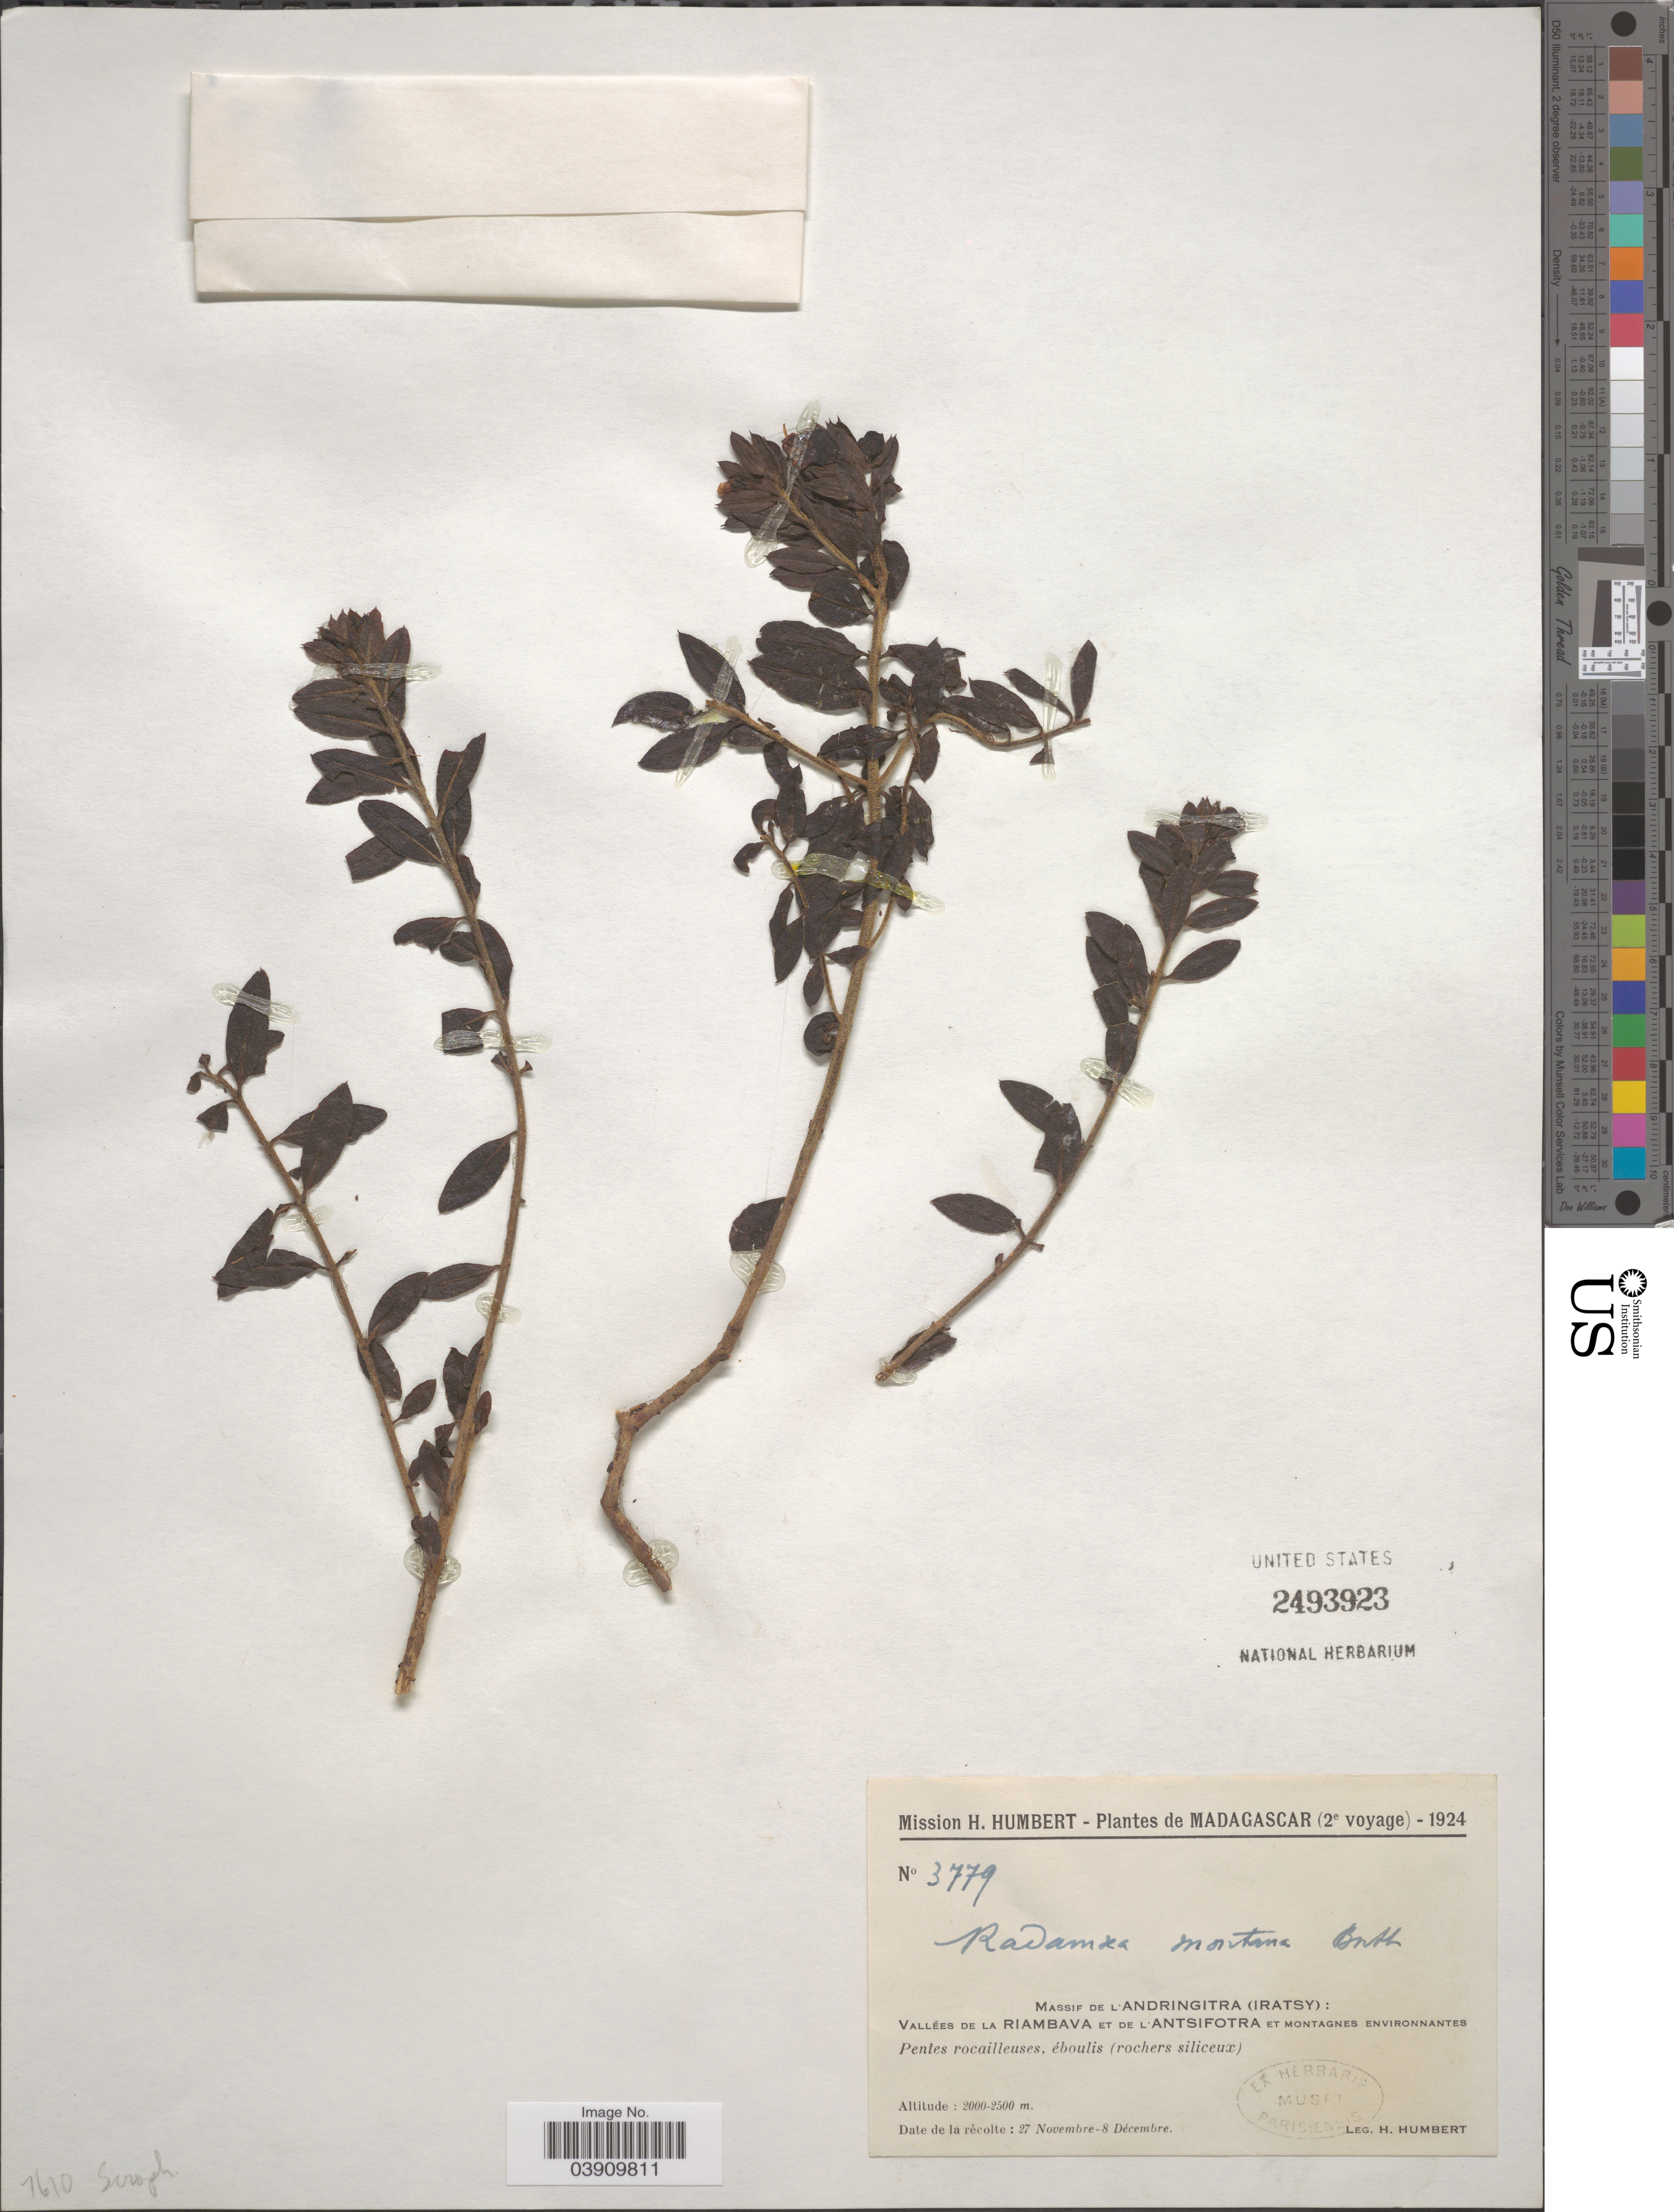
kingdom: Plantae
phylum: Tracheophyta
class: Magnoliopsida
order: Lamiales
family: Orobanchaceae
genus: Radamaea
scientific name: Radamaea montana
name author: Benth.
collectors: H. Humbert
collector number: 3779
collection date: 1924-11-27/1924-12-08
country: Madagascar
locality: Massif de L'Andringitra (Iratsy): Vallées de la Riambava et de L'Antsifotra et montagnes environnantes.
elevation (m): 2000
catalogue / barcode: US 2493923